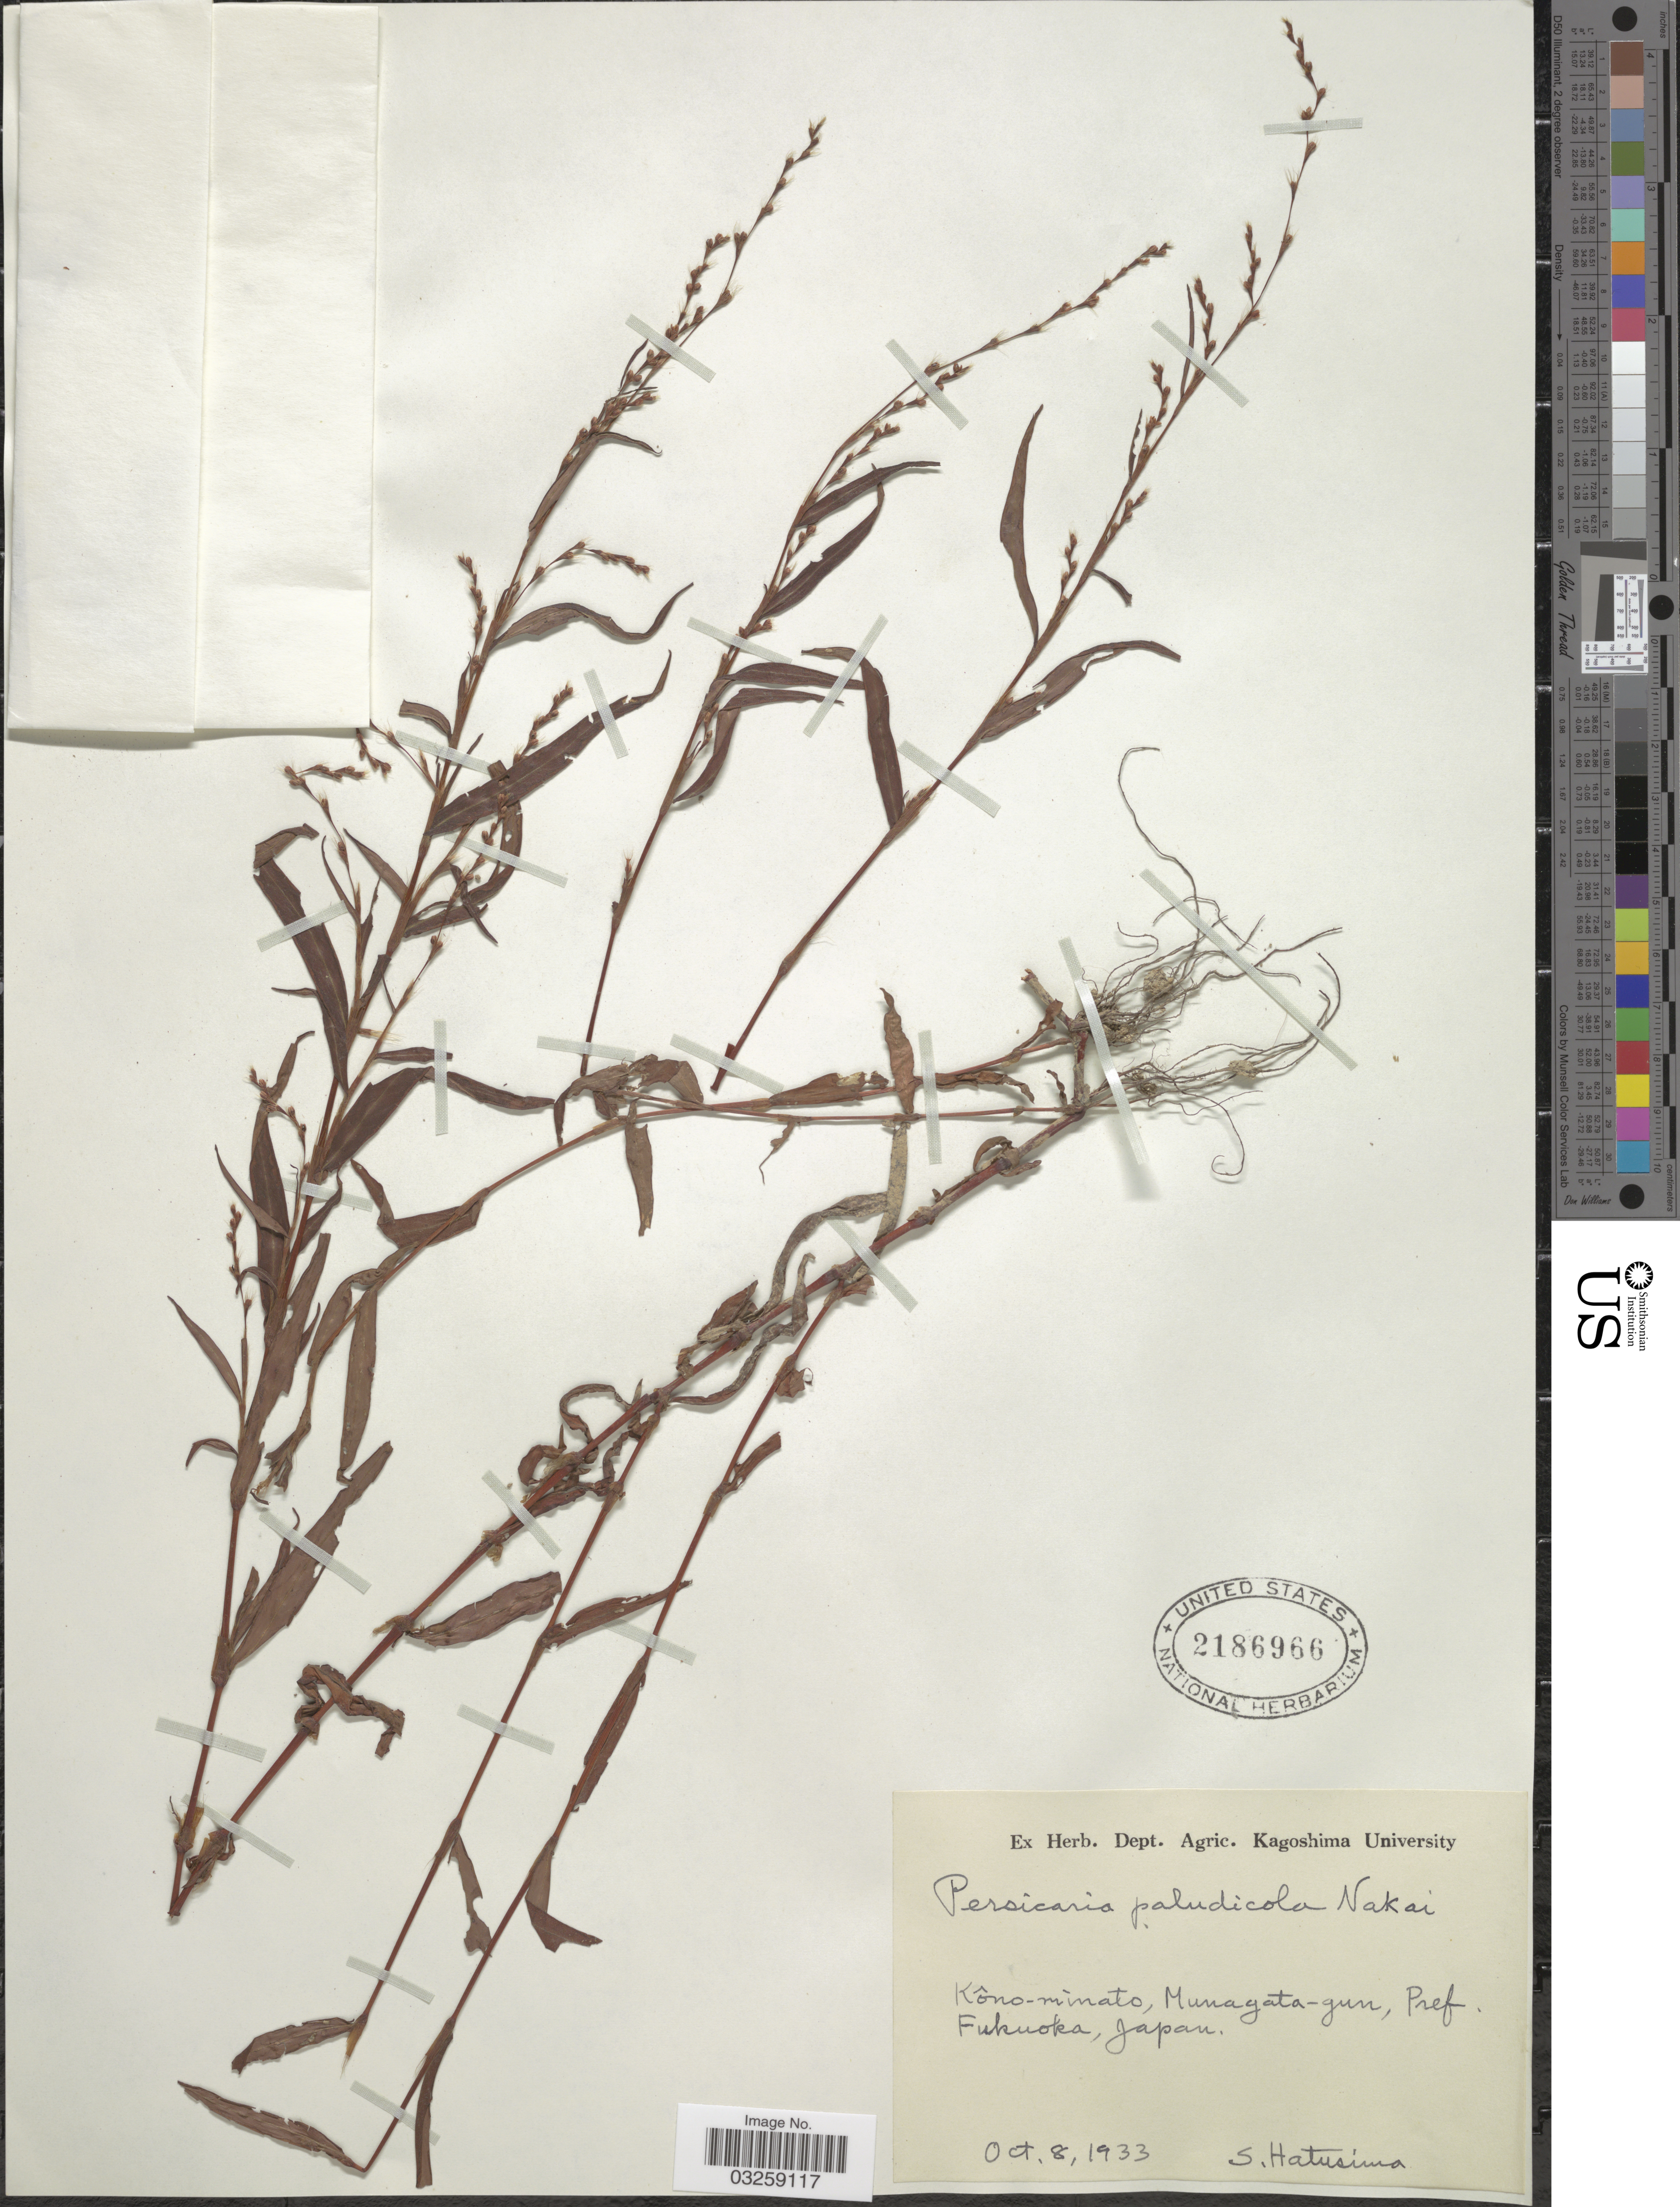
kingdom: Plantae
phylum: Tracheophyta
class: Magnoliopsida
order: Caryophyllales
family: Polygonaceae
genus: Polygonum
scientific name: Polygonum paludicola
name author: Makino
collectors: S. Hatusima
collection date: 1933-10-08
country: Japan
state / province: Hukuoka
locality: Kôno-minato, Munagata-gun, Pref. Fukuoka.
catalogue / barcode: US 2186966